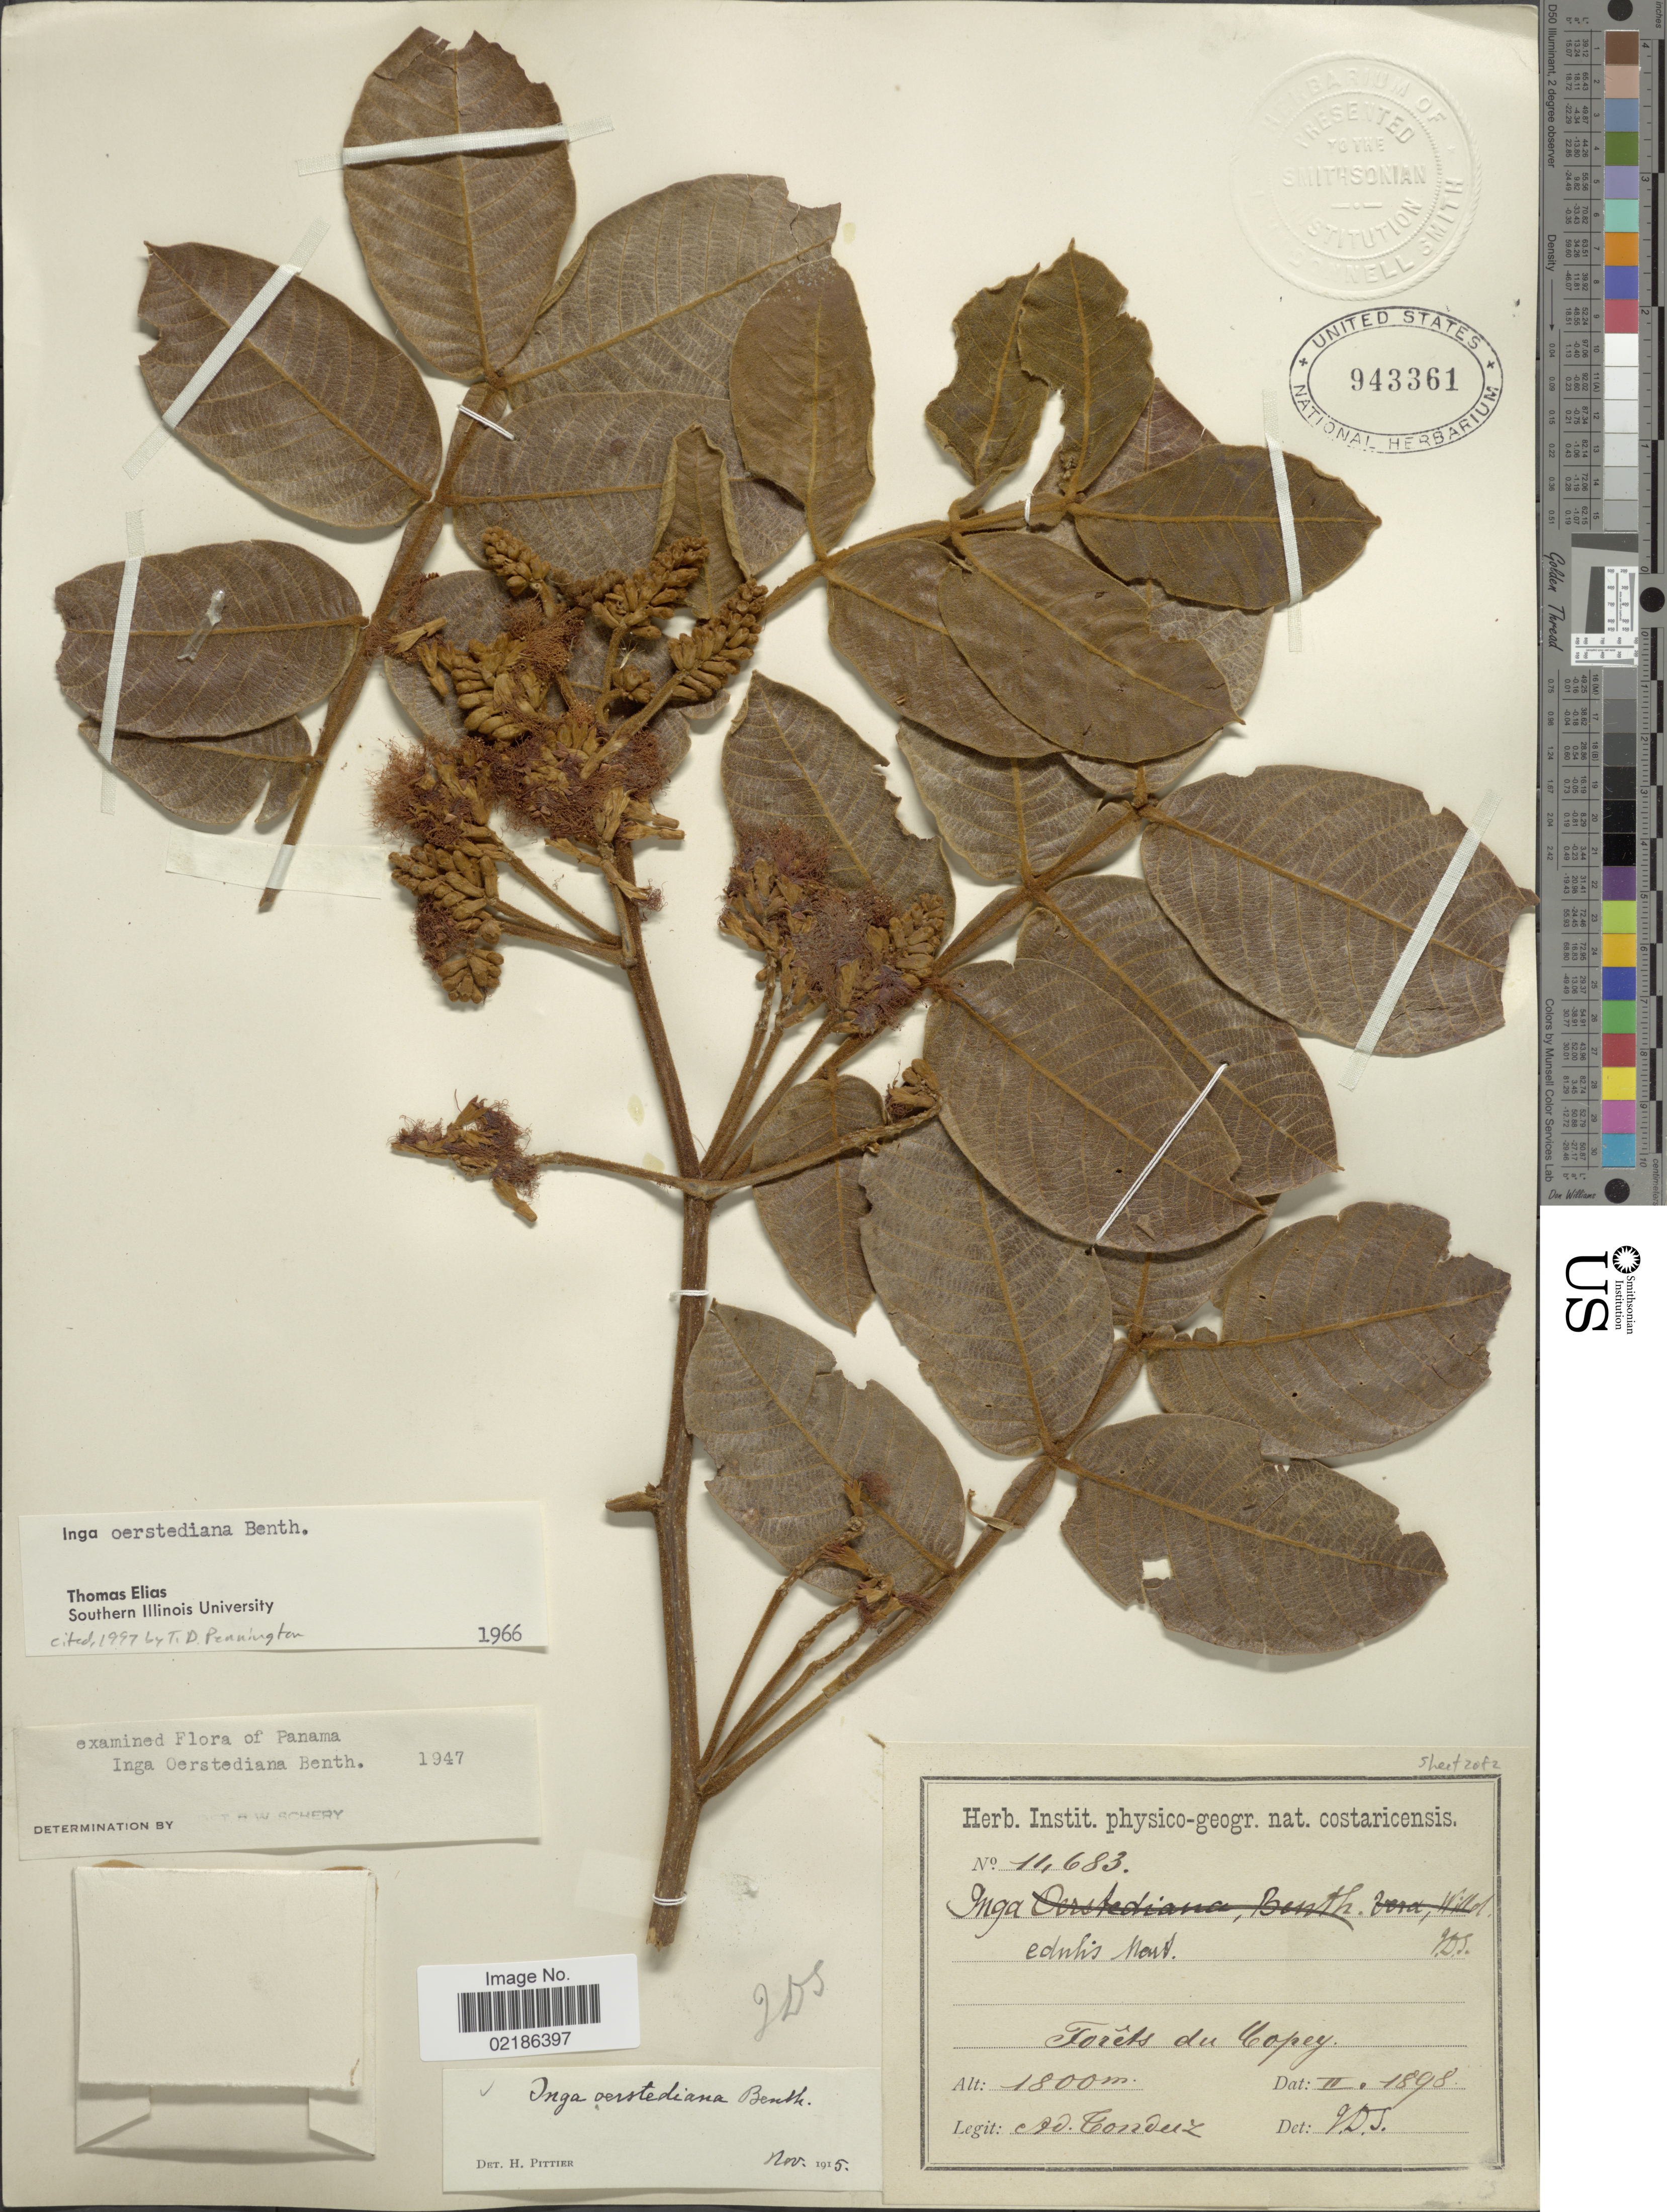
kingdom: Plantae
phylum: Tracheophyta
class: Magnoliopsida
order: Fabales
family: Fabaceae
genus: Inga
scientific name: Inga oerstediana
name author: Benth.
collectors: A. Tonduz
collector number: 11683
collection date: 1898-02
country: Costa Rica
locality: Forets du Copey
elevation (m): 1800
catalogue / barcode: US 943361